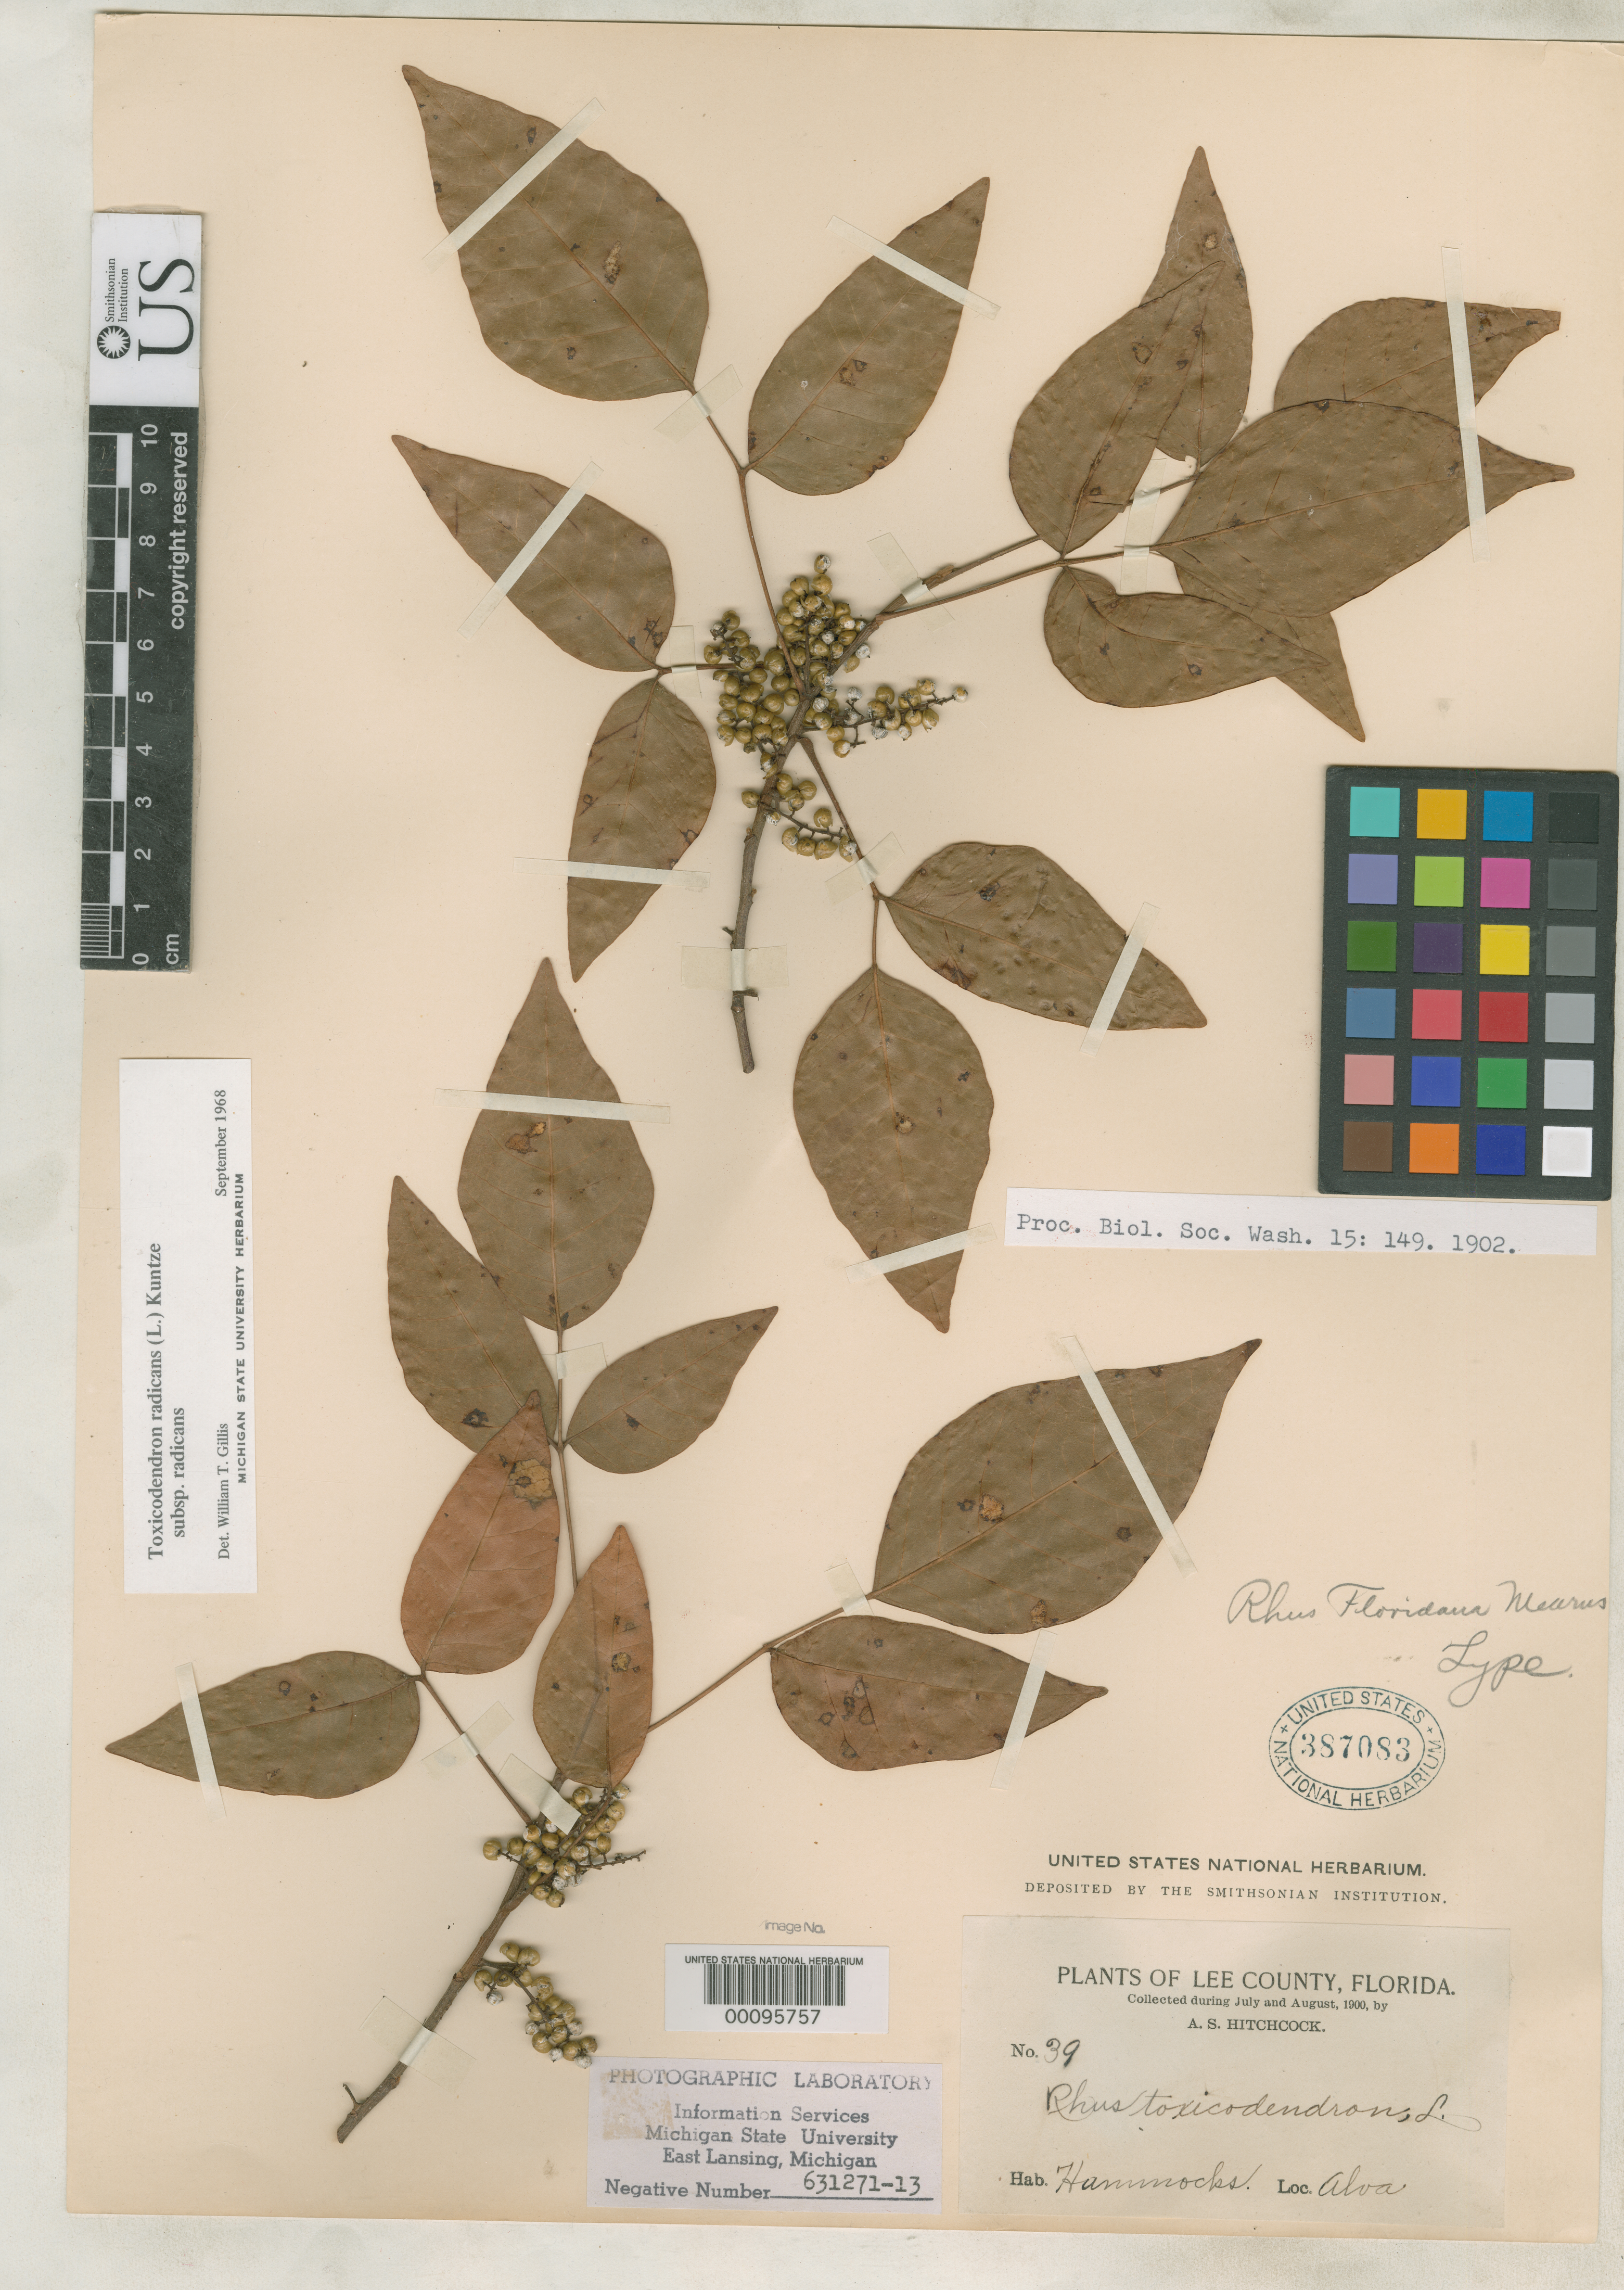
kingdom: Plantae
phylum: Tracheophyta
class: Magnoliopsida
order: Sapindales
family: Anacardiaceae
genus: Rhus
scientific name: Rhus floridana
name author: Mearns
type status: Holotype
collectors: A. S. Hitchcock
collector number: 39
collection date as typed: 1900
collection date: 1900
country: United States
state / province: Florida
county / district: Lee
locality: Alva.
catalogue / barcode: US 387083